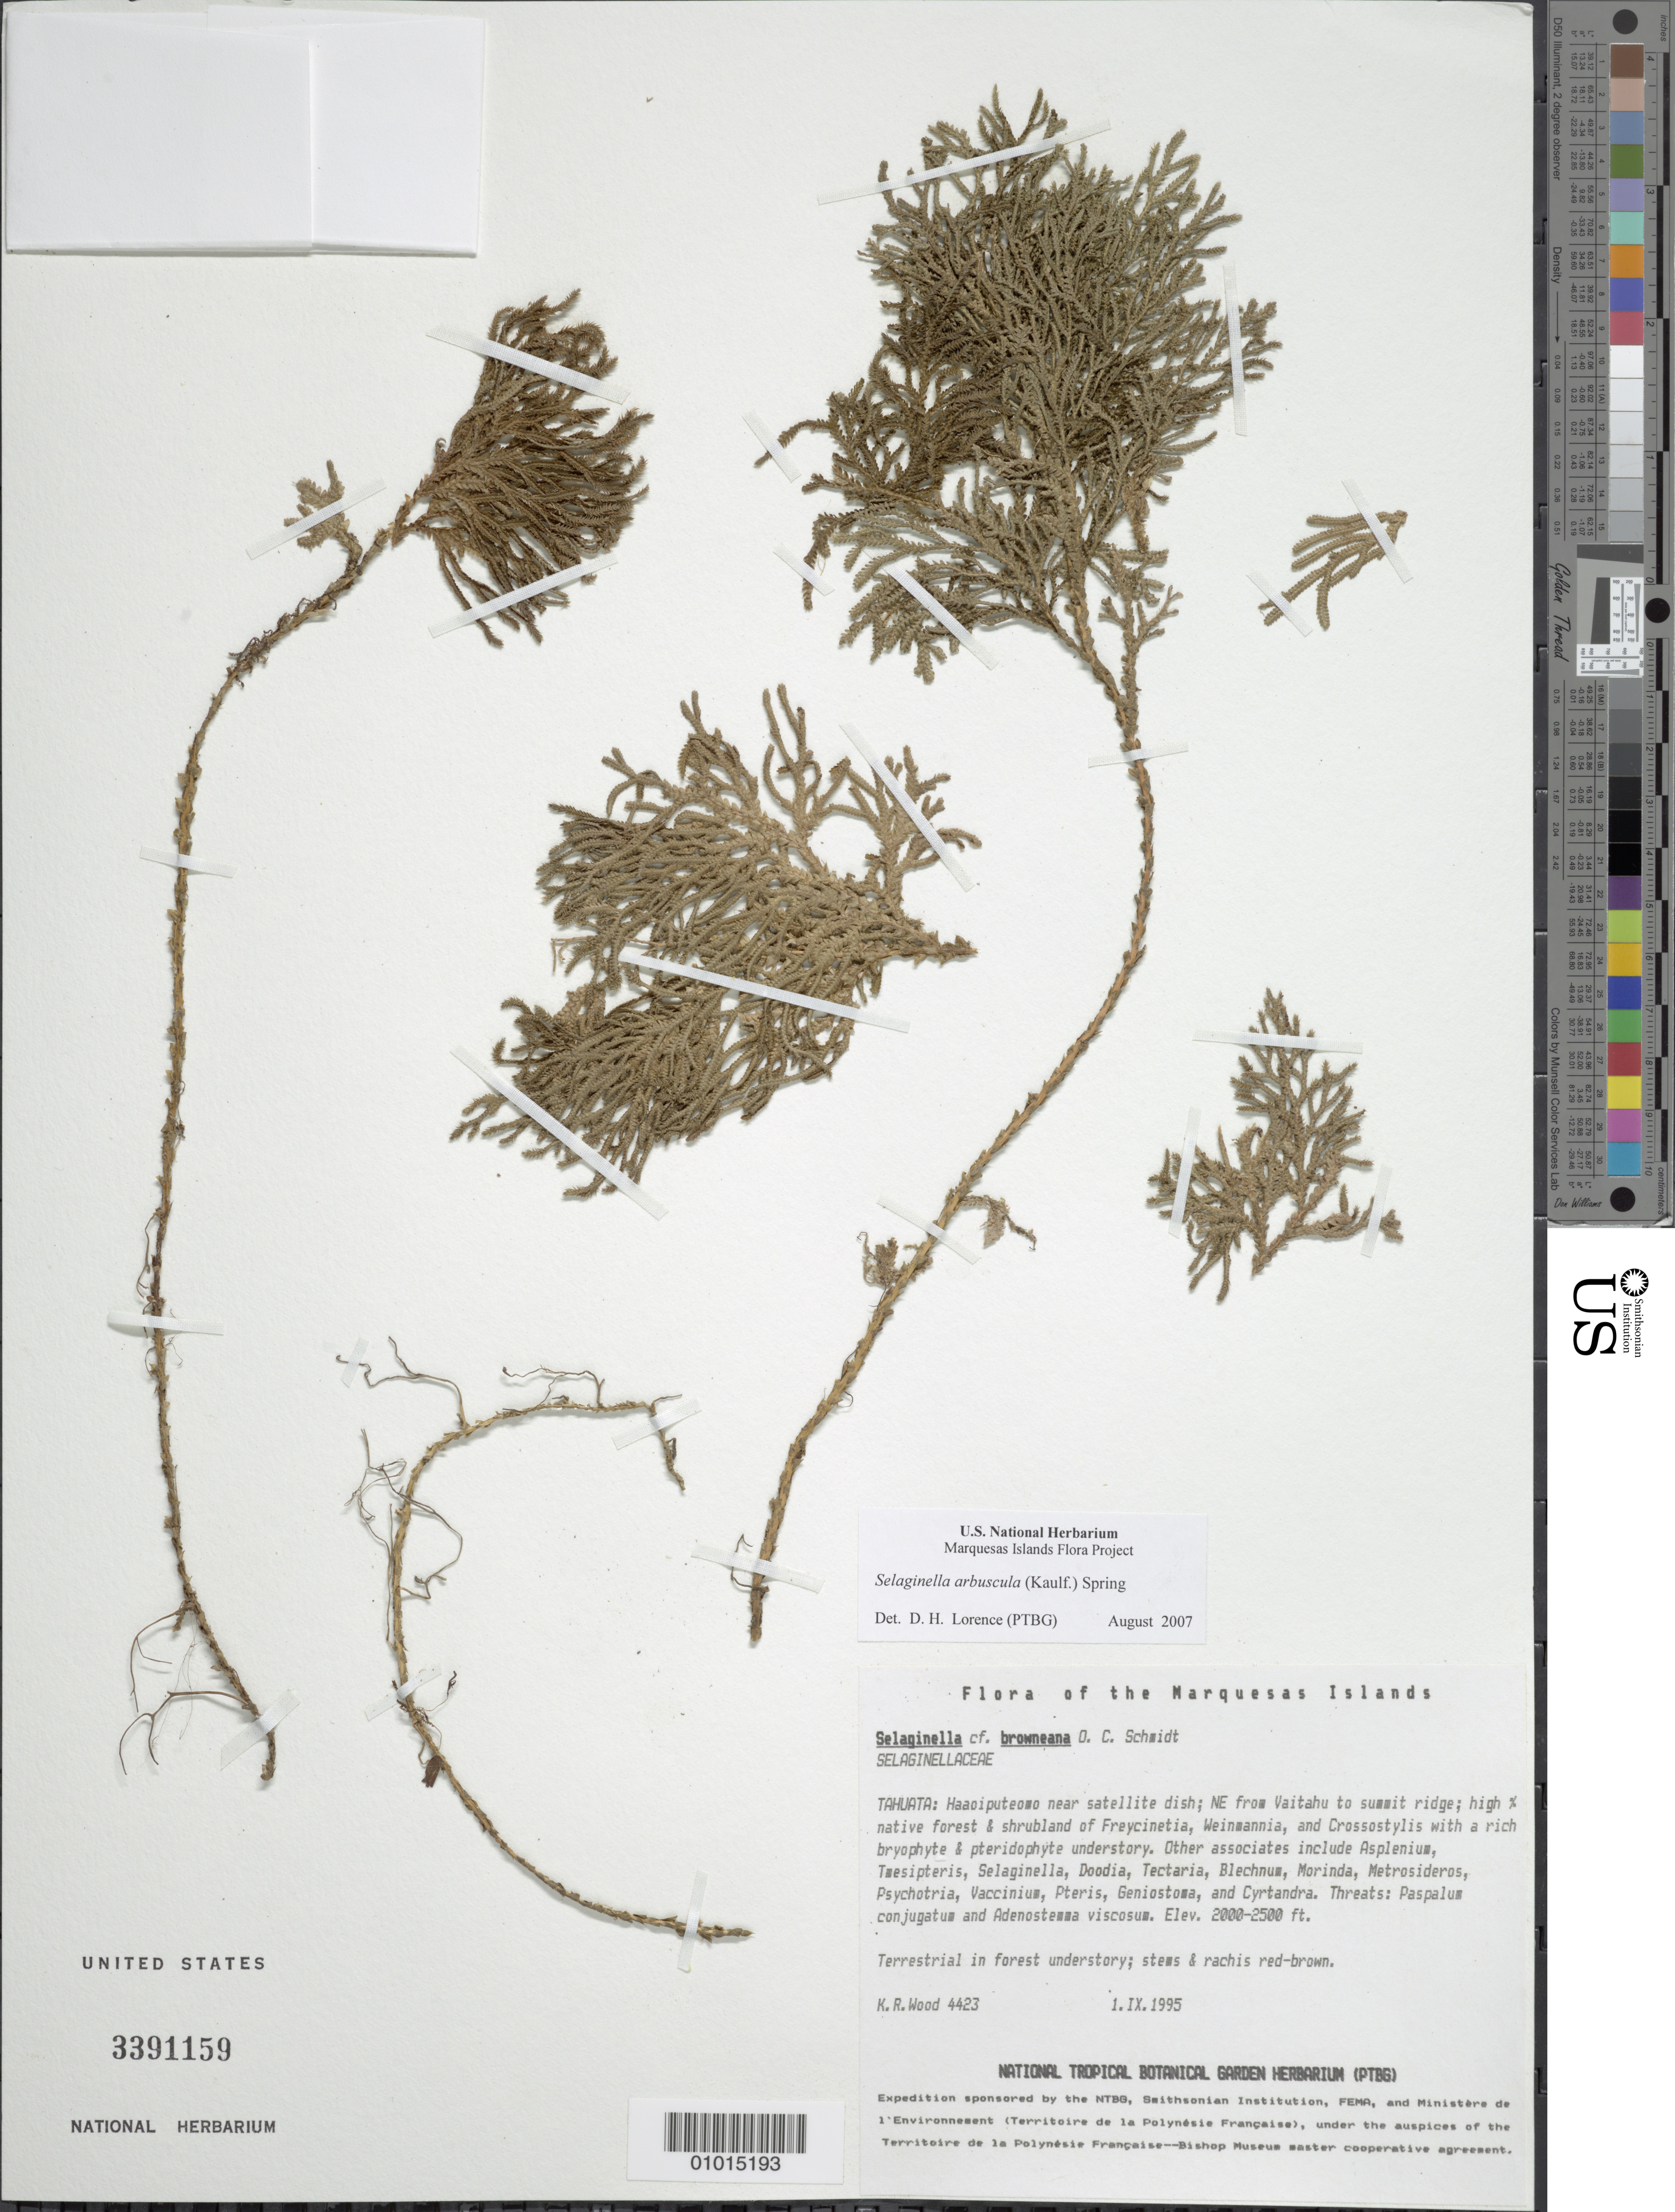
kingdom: Plantae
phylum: Tracheophyta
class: Lycopodiopsida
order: Selaginellales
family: Selaginellaceae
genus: Selaginella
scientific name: Selaginella arbuscula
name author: (Kualf.) Spring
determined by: Smith, Alan R., (UC)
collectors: K. R. Wood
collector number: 4423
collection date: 1995-09-01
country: French Polynesia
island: Tahuata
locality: Haaoiputeoma, near satelite dish, NE from Vaitahu to summit ridge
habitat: Freycinetia - Weinmannia w/ Crossostylis; high % native forest & shrubland w/ rich bryophyte & pteridophyte understory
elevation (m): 610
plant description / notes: Paspalum conjugatum, Adenostemma viscosum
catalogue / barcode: US 3391159